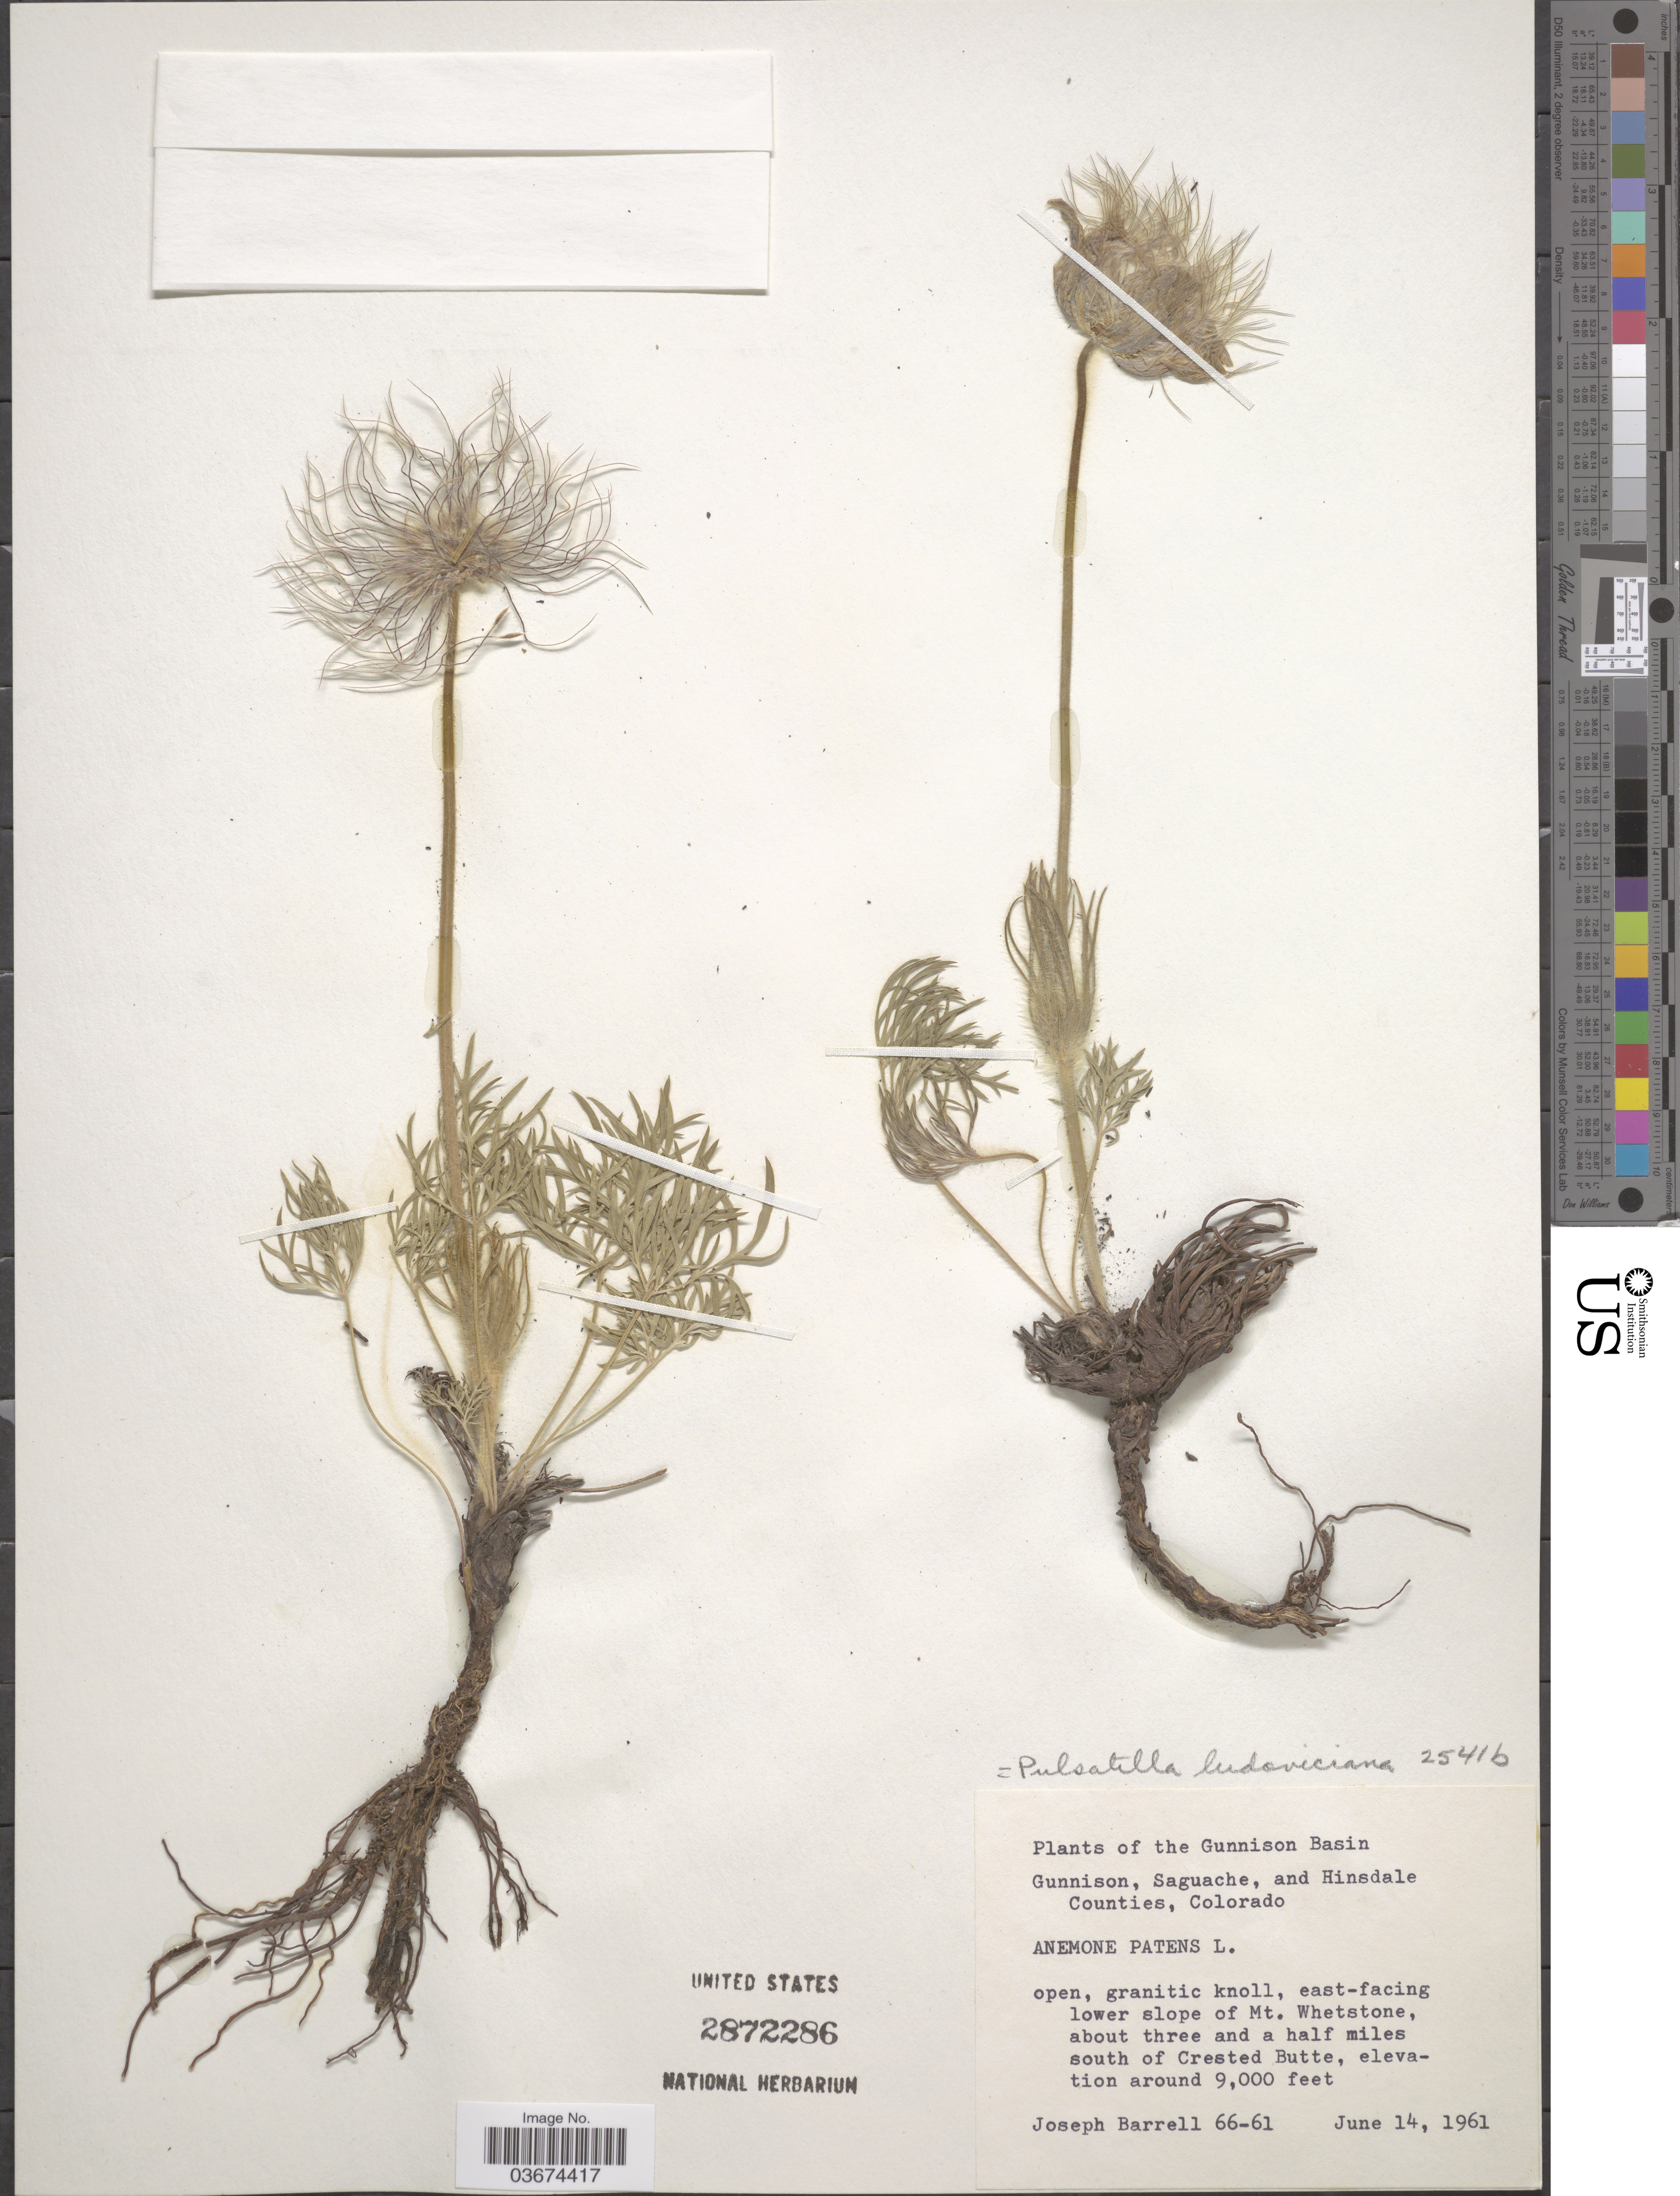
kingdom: Plantae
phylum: Tracheophyta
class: Magnoliopsida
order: Ranunculales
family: Ranunculaceae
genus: Pulsatilla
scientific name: Pulsatilla nuttalliana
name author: (DC.) Bercht. & J. Presl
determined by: Strong, Mark T., (BOT), Smithsonian Institution - National Museum of Natural History (UNITED STATES)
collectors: J. Barrell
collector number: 66-61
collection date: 1961-06-14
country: United States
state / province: Colorado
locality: The Gunnison Basin. East-facing lower slope of Mt. Whetstone, about three and a half miles south of Crested Butte. Gunnison, Saguache, and Hinsdale Counties.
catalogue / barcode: US 2872286